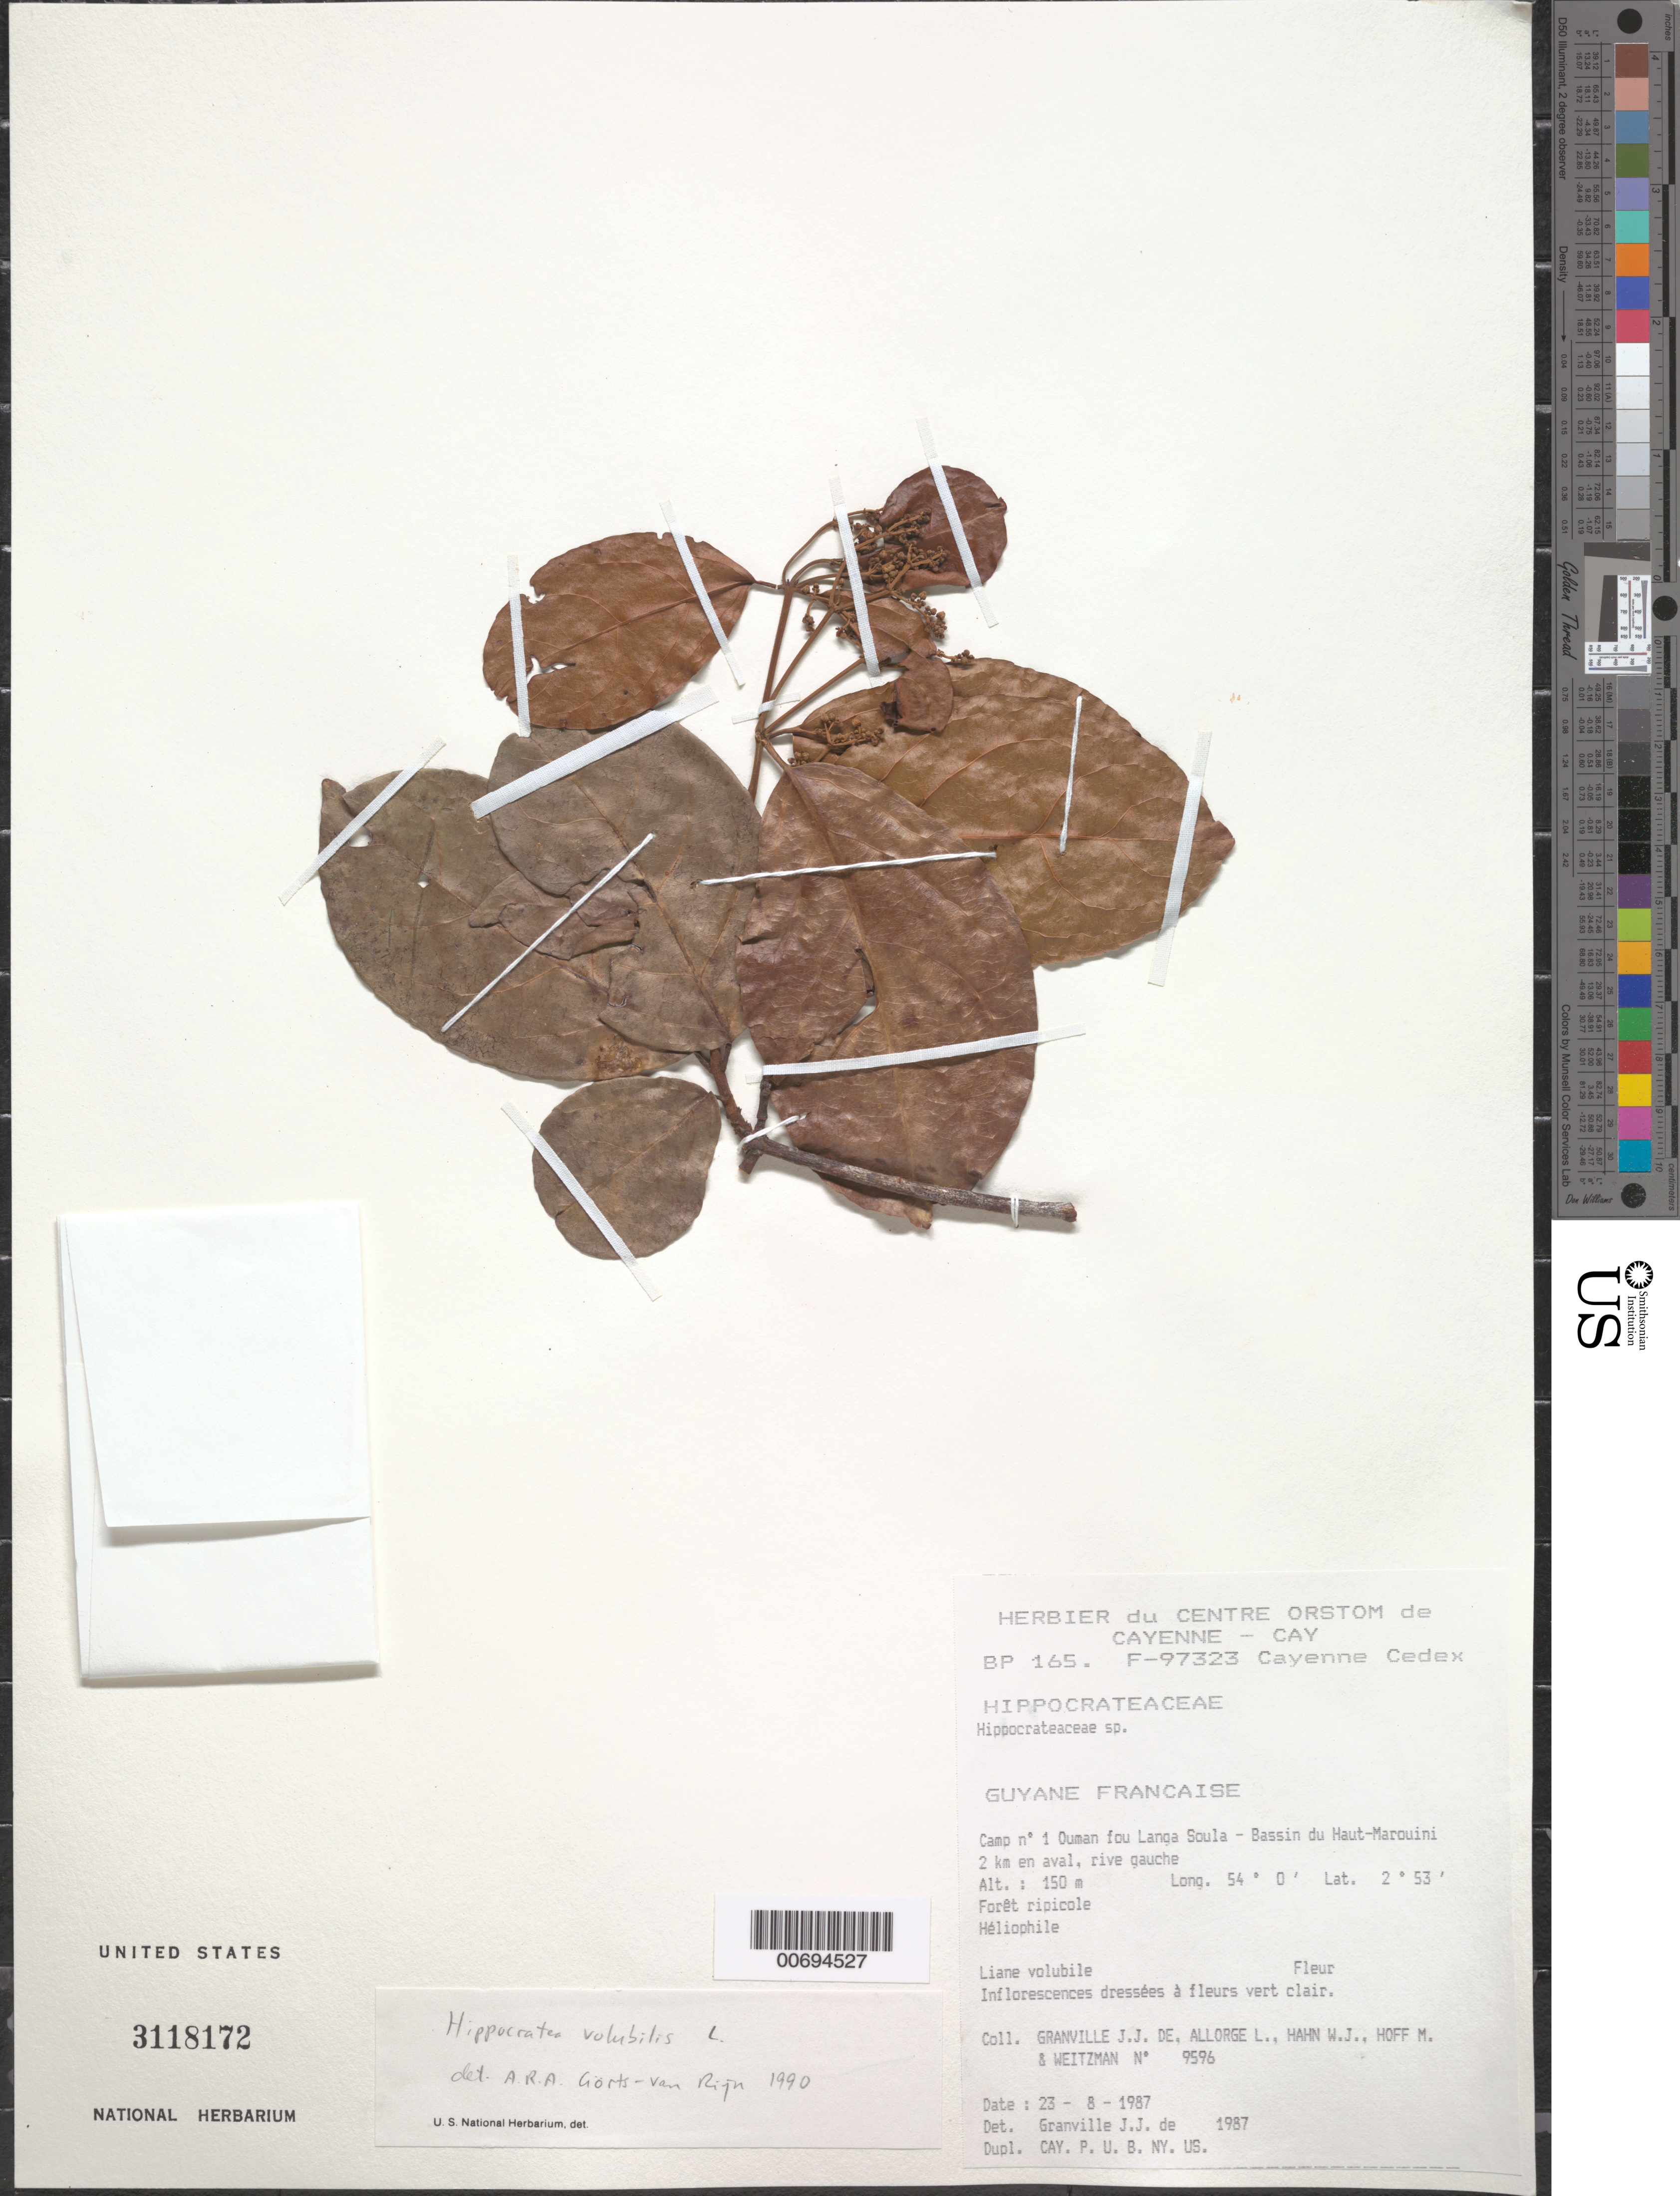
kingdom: Plantae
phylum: Tracheophyta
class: Magnoliopsida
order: Celastrales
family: Celastraceae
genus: Hippocratea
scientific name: Hippocratea volubilis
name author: L.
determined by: Görts-van Rijn, A. R. A.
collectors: J.-J. de Granville, L. Allorge, W. J. Hahn, M. Hoff & A. L. Weitzman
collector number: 9596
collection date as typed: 23-Aug-87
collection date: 1987-08-23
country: French Guiana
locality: Ouman fou Langa Soula, Camp #1, Bassin du Haut-Marouini, 2 km en aval, rive gauche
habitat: Forêt ripicole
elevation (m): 150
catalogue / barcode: US 3118172